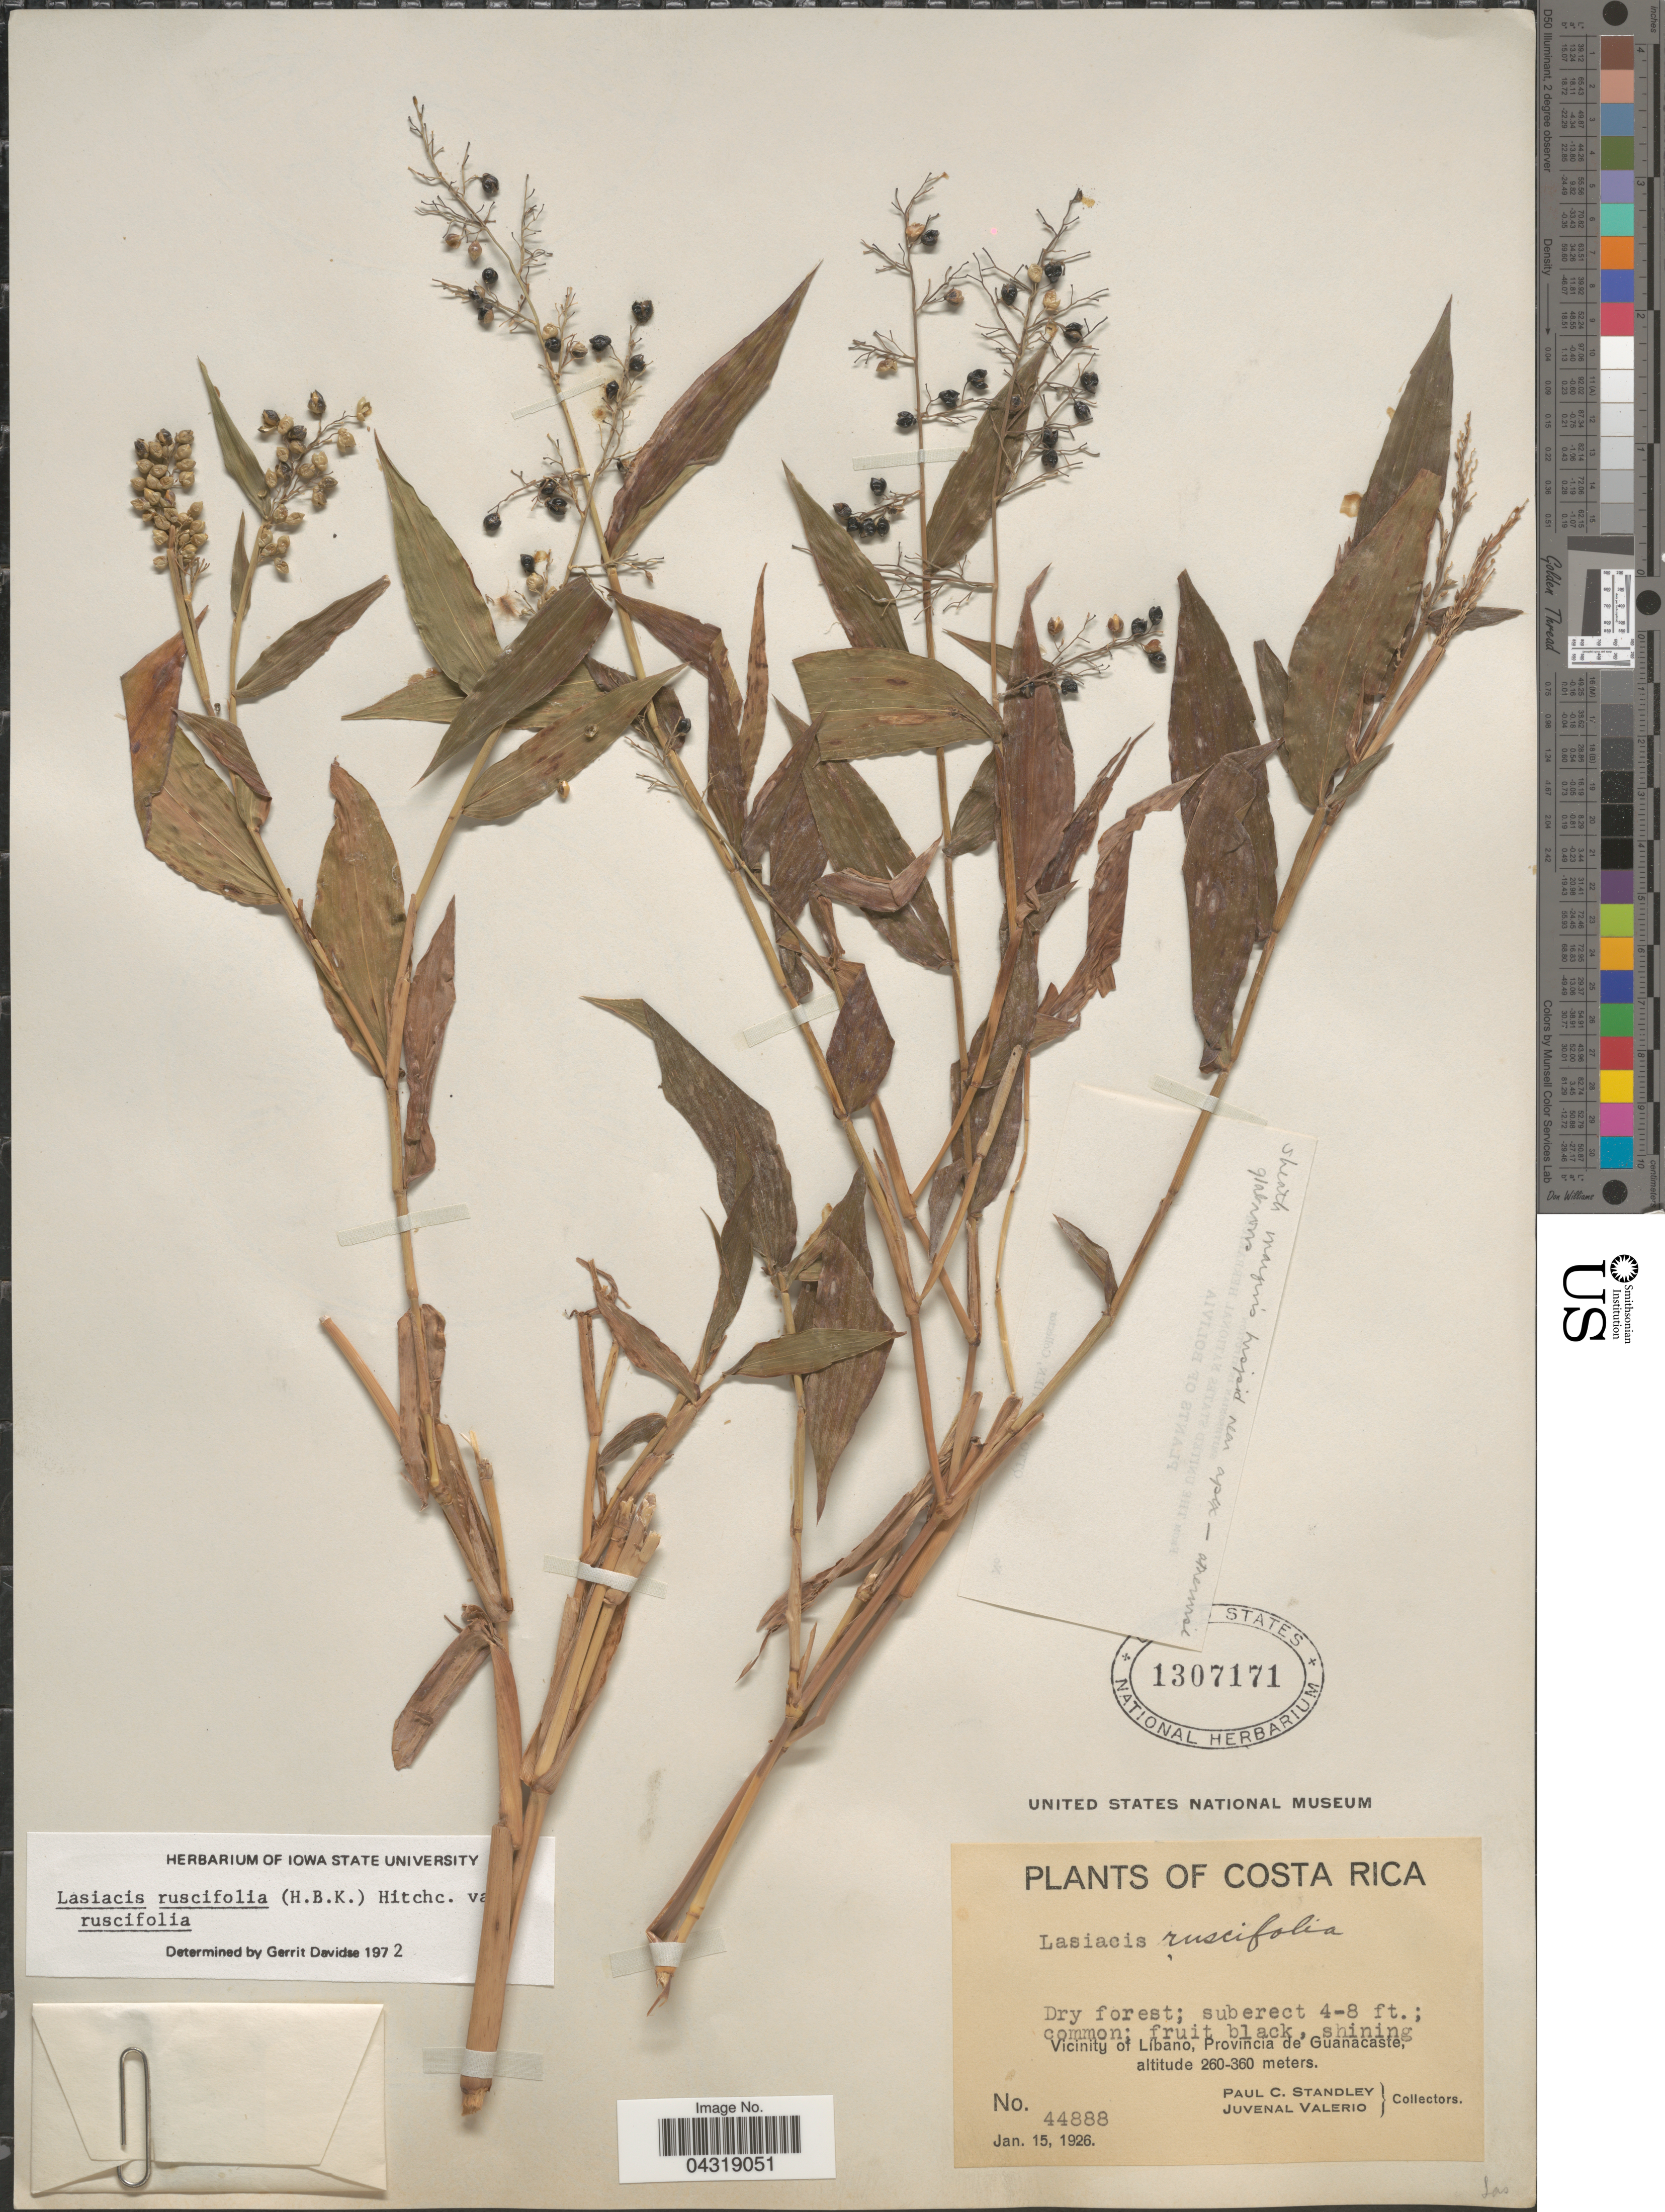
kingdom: Plantae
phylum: Tracheophyta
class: Liliopsida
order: Poales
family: Poaceae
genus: Lasiacis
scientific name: Lasiacis ruscifolia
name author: (Kunth) Hitchc.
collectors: P. C. Standley & J. Valerio R.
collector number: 44888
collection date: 1926-01-15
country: Costa Rica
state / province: Guanacaste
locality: Vicinity of Libano.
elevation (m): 260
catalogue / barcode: US 1307171